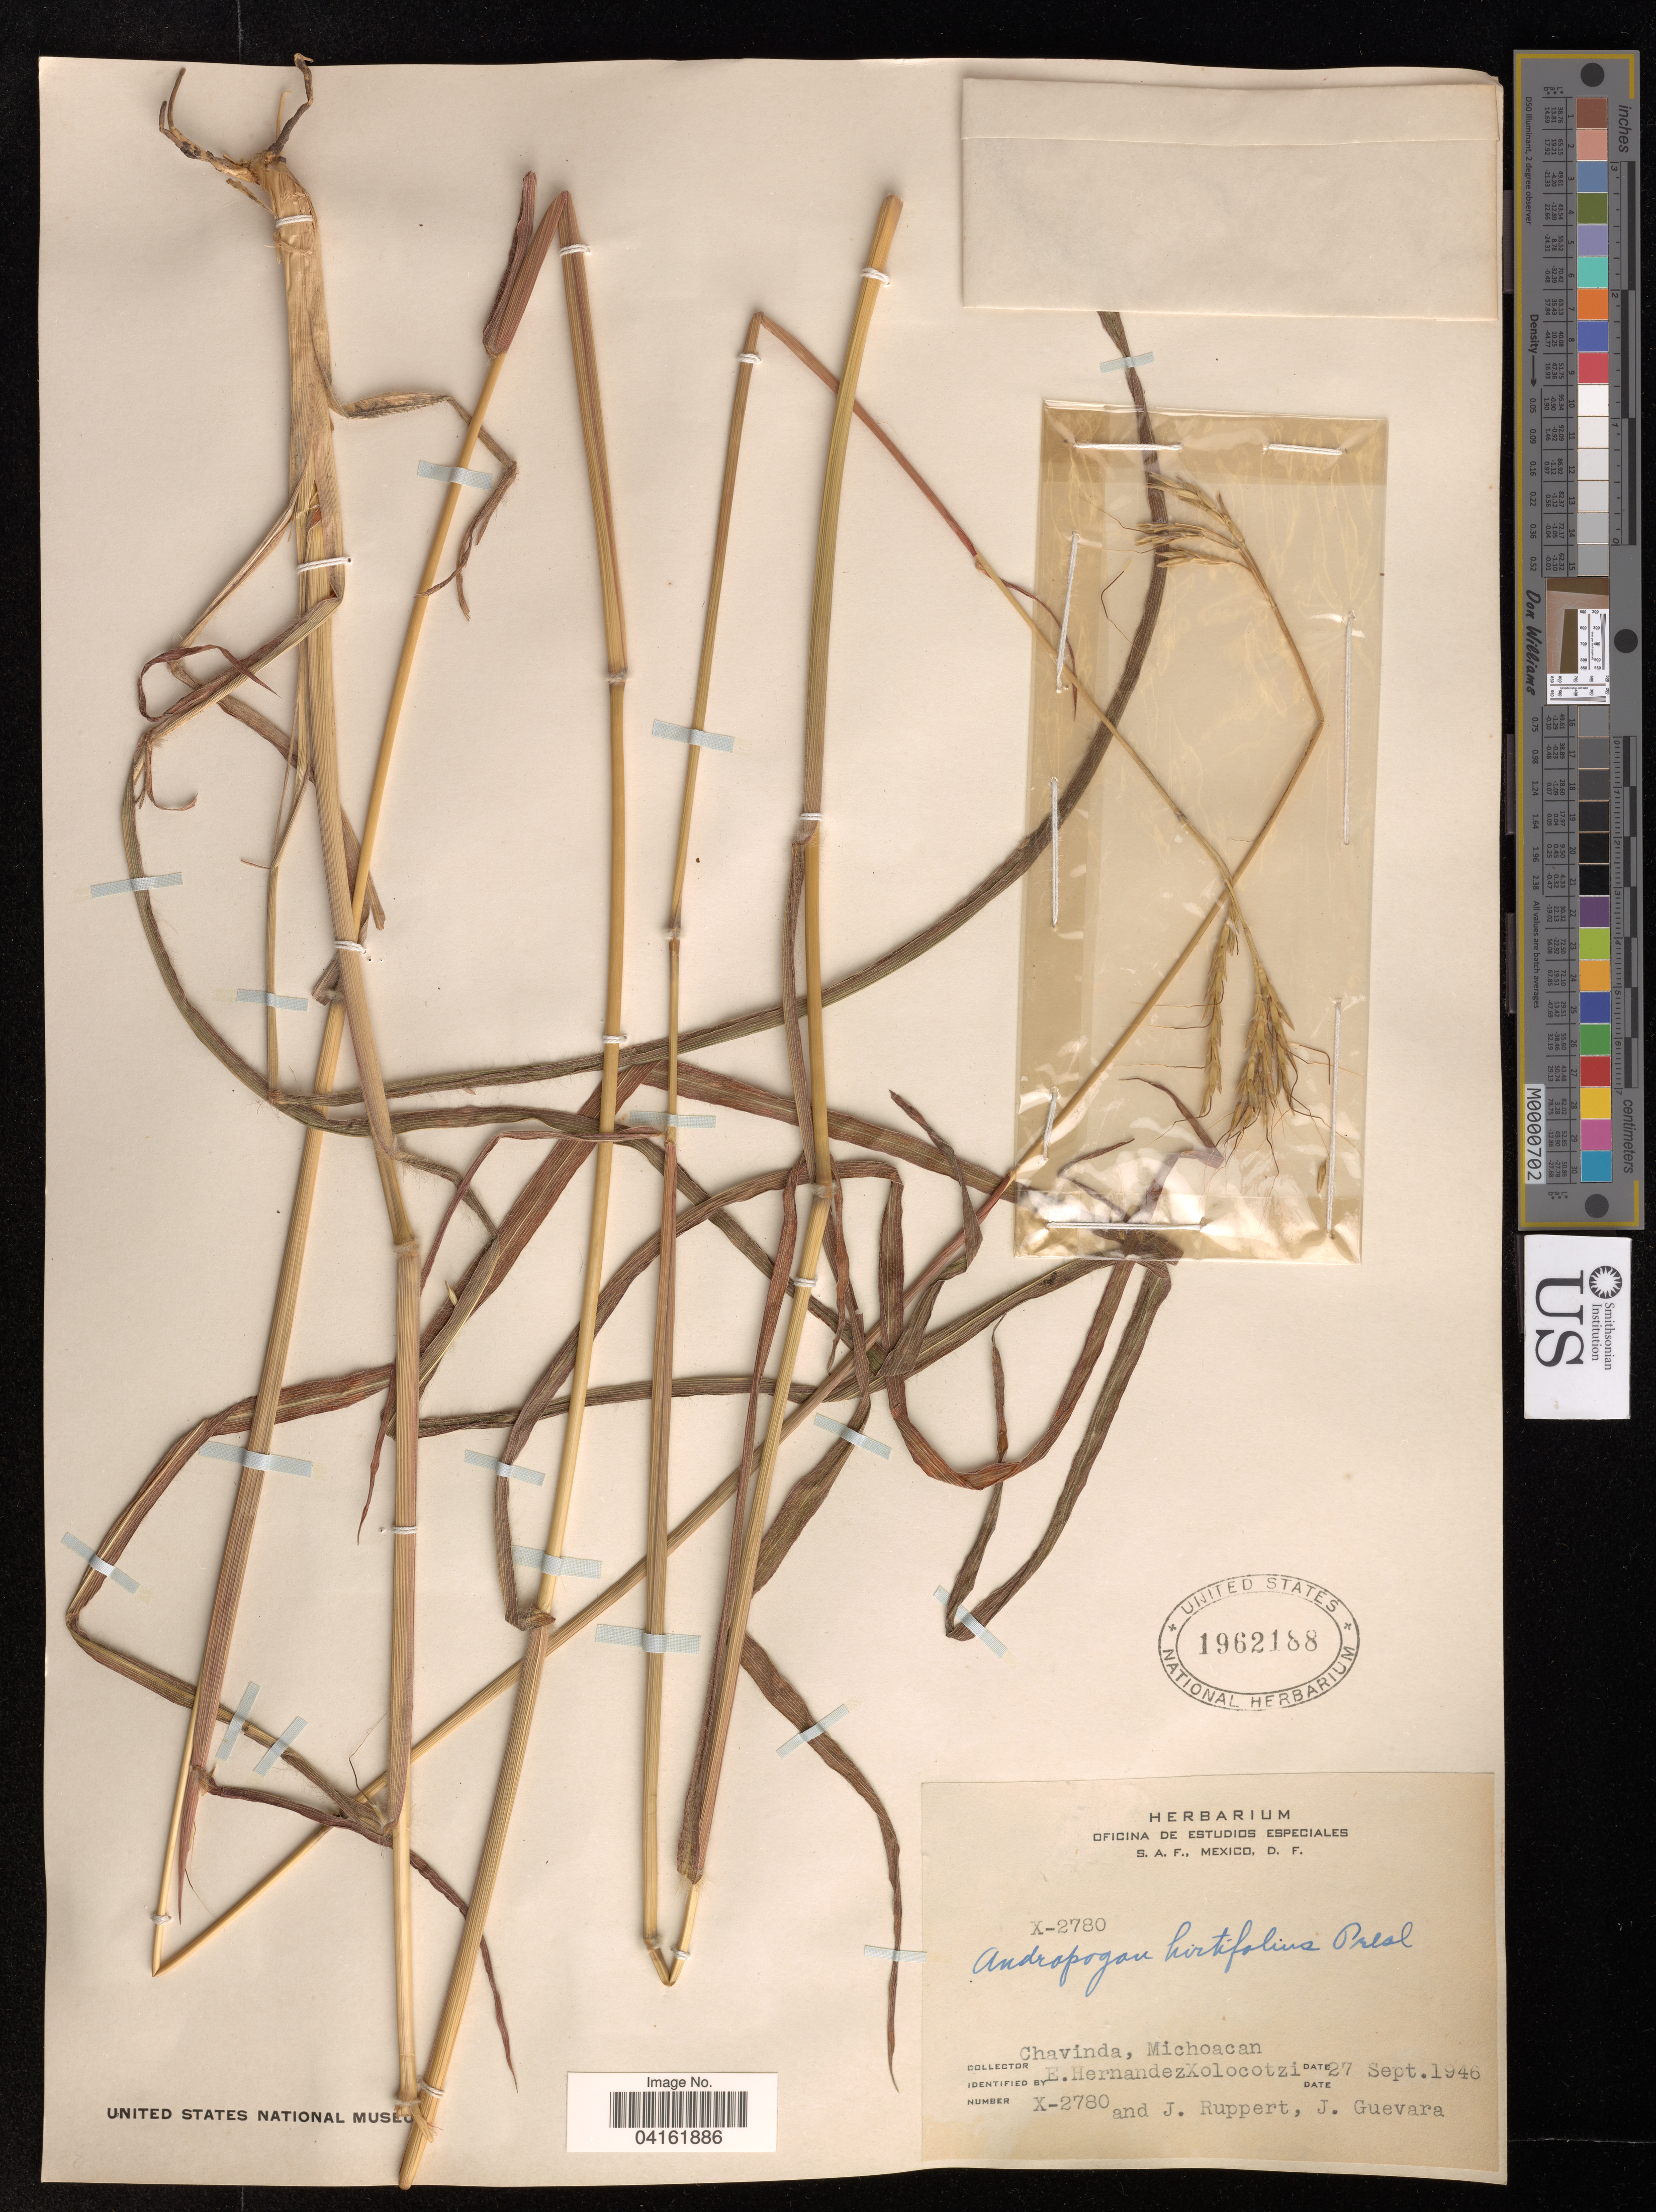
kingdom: Plantae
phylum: Tracheophyta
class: Liliopsida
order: Poales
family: Poaceae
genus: Andropogon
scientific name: Andropogon hirtifolius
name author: C. Presl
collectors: E. I. Hernández-X.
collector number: X-2780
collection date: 1946-09-27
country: Mexico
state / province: Michoacán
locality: Chavinda.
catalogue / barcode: US 1962188